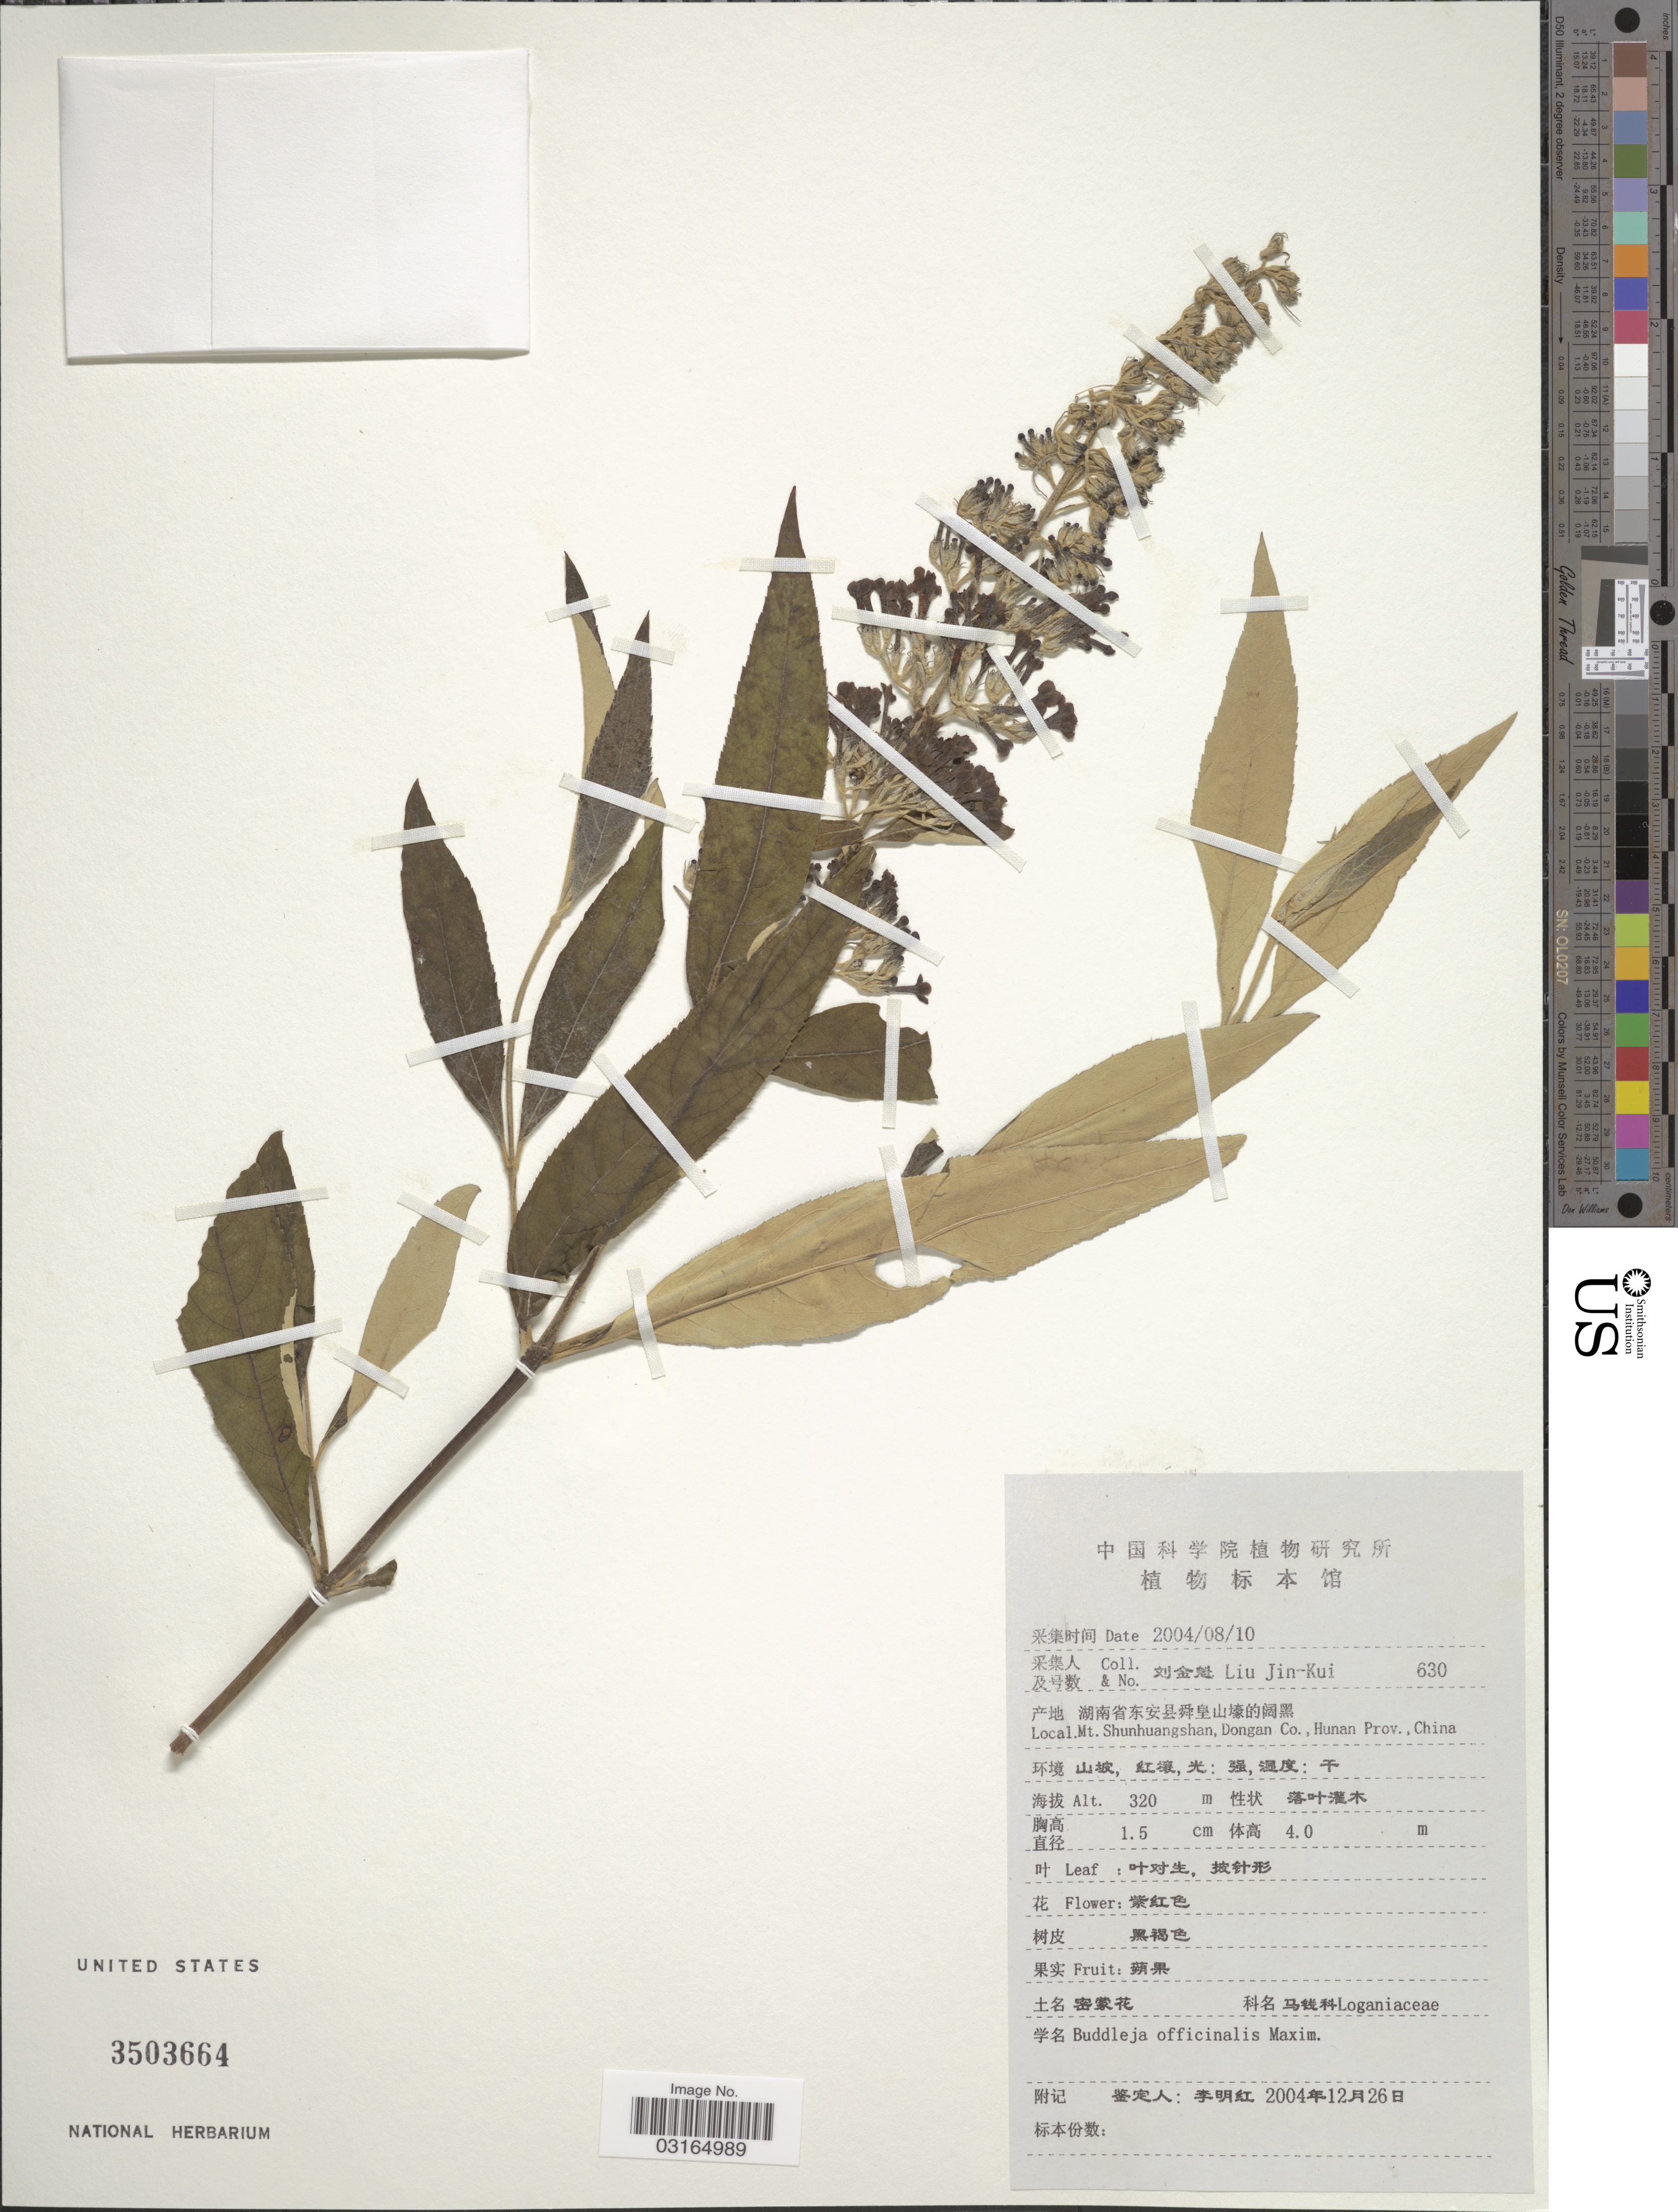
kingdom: Plantae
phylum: Tracheophyta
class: Magnoliopsida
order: Lamiales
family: Scrophulariaceae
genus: Buddleja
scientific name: Buddleja officinalis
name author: Maxim.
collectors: Liu Jin-Kui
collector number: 630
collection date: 2004-08-10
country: China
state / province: Hunan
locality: Mt. Shunhuangshan, Dongan Co.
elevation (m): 320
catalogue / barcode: US 3503664